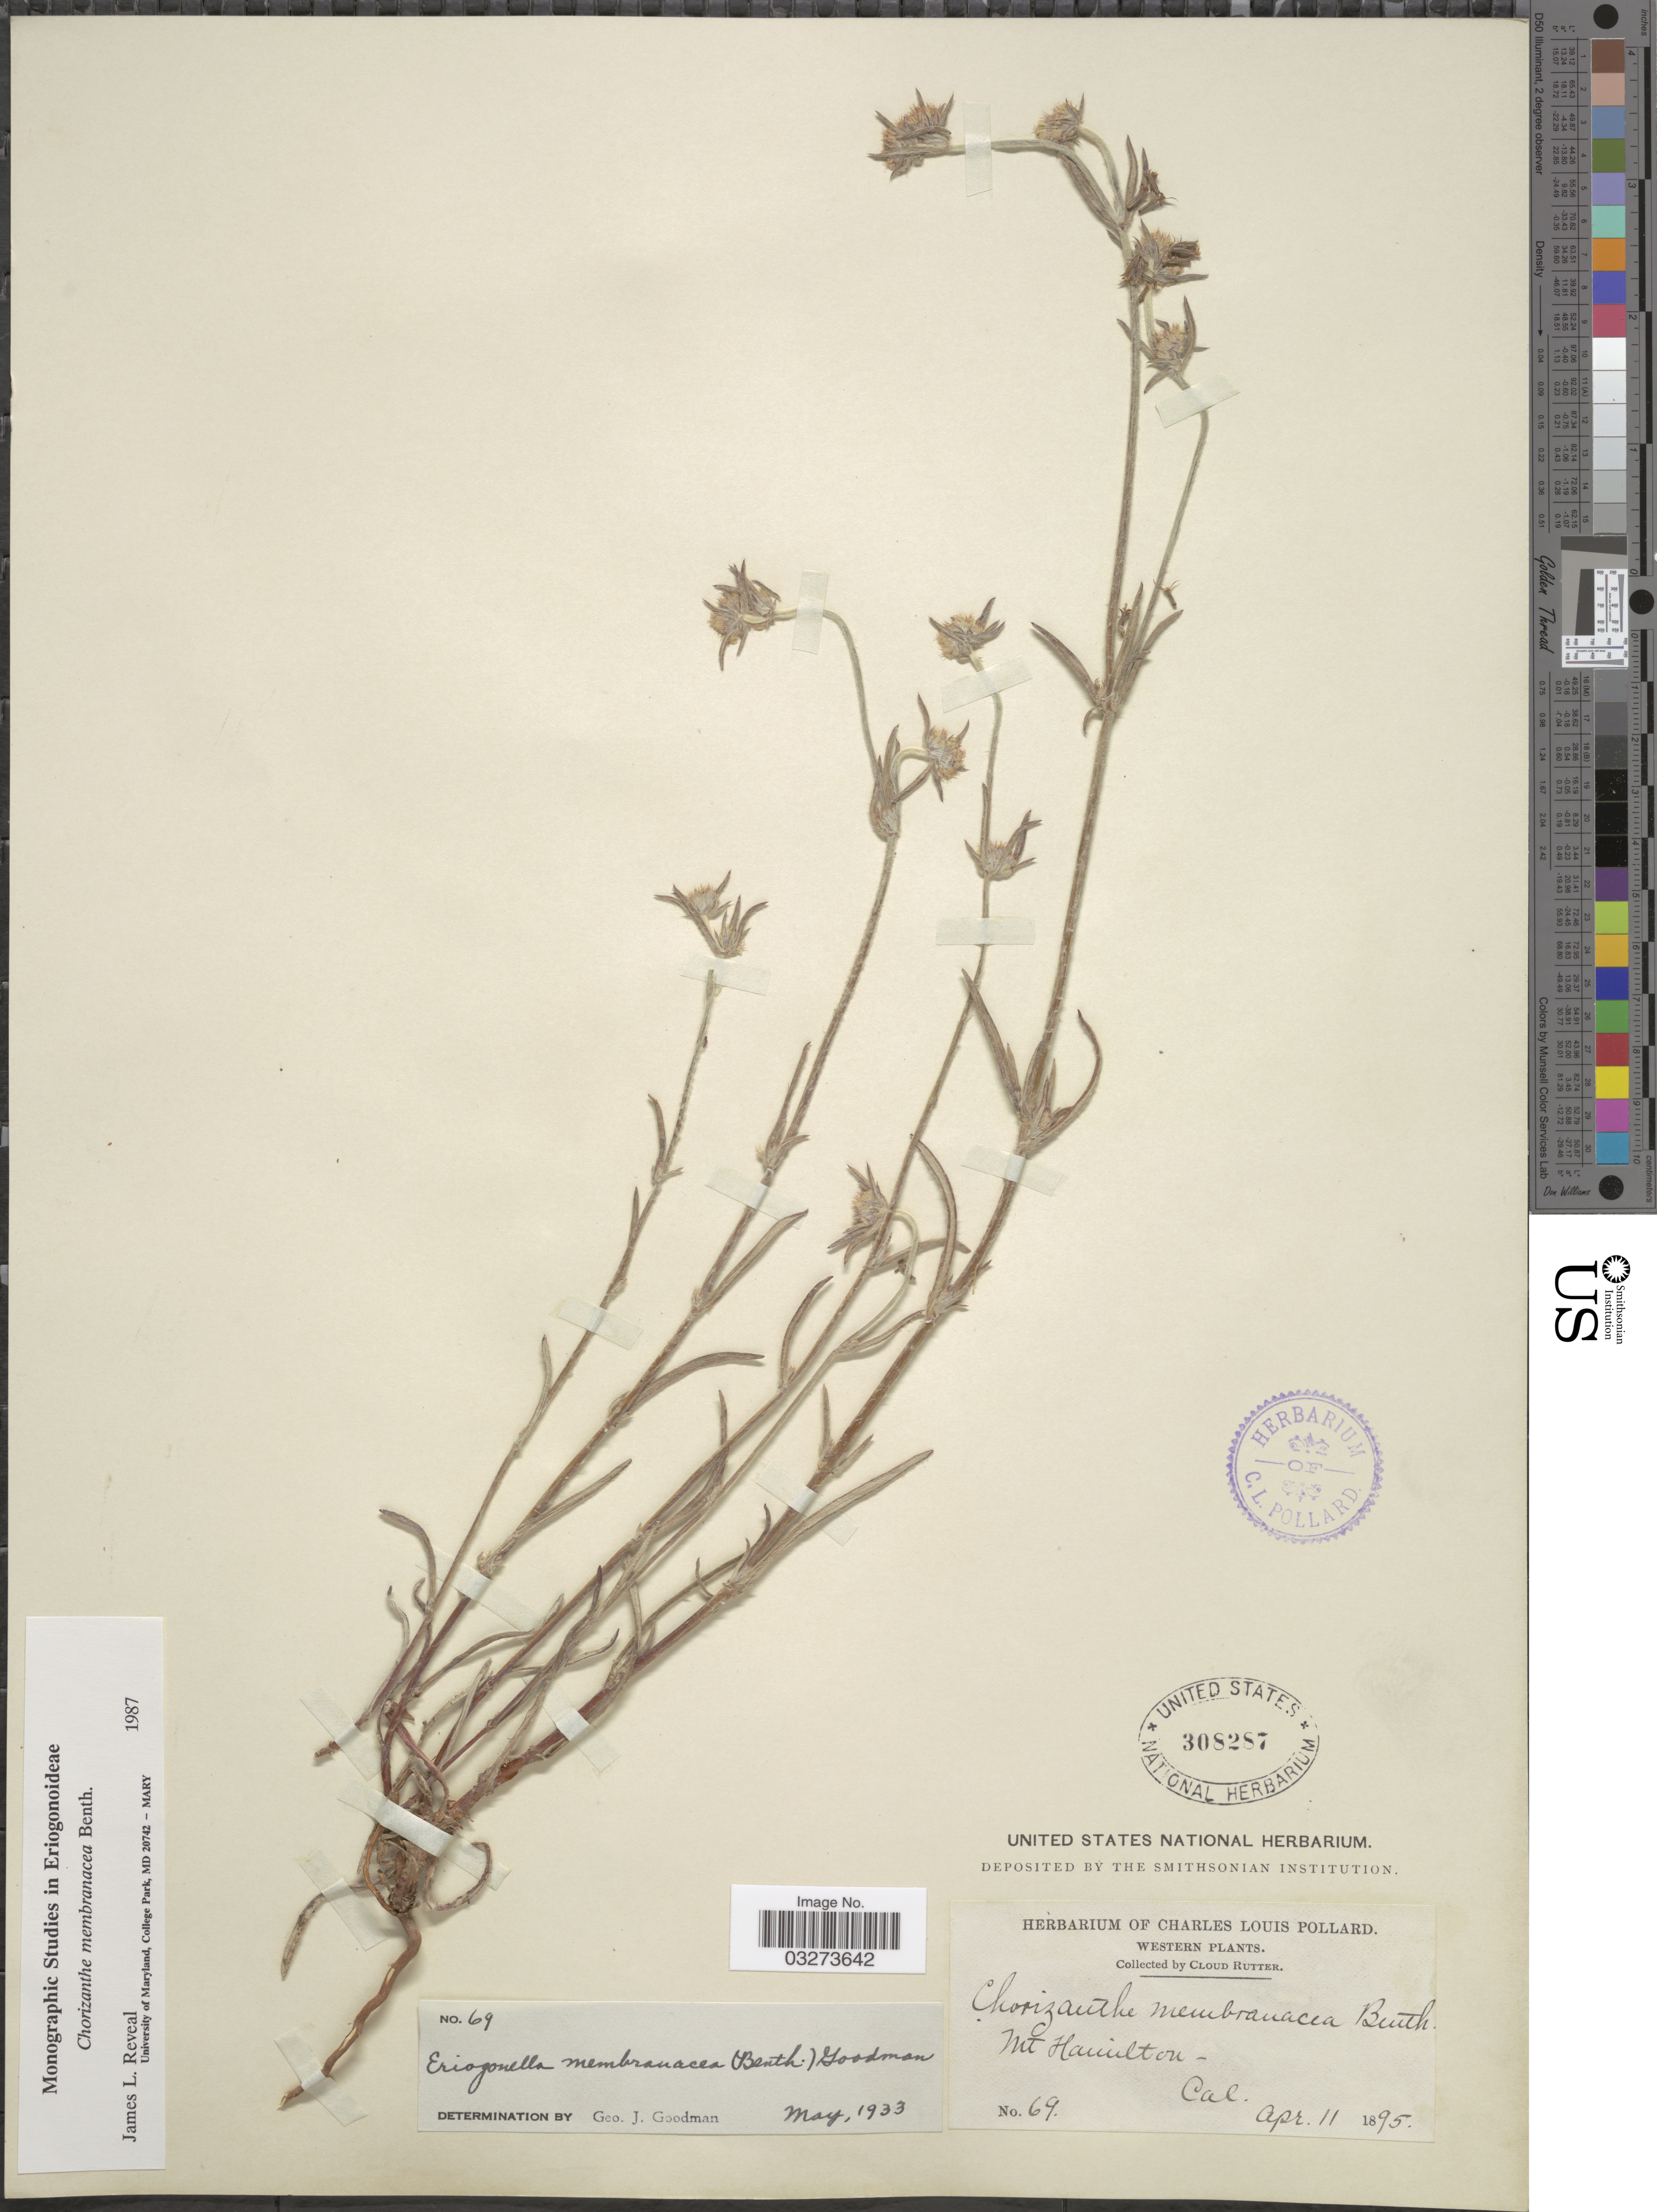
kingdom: Plantae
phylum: Tracheophyta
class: Magnoliopsida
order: Caryophyllales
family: Polygonaceae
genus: Chorizanthe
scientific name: Chorizanthe membranacea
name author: Benth.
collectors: C. Rutter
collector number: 69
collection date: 1895-04-11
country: United States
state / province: California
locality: Western, Mt. Hamilton.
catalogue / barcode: US 308287